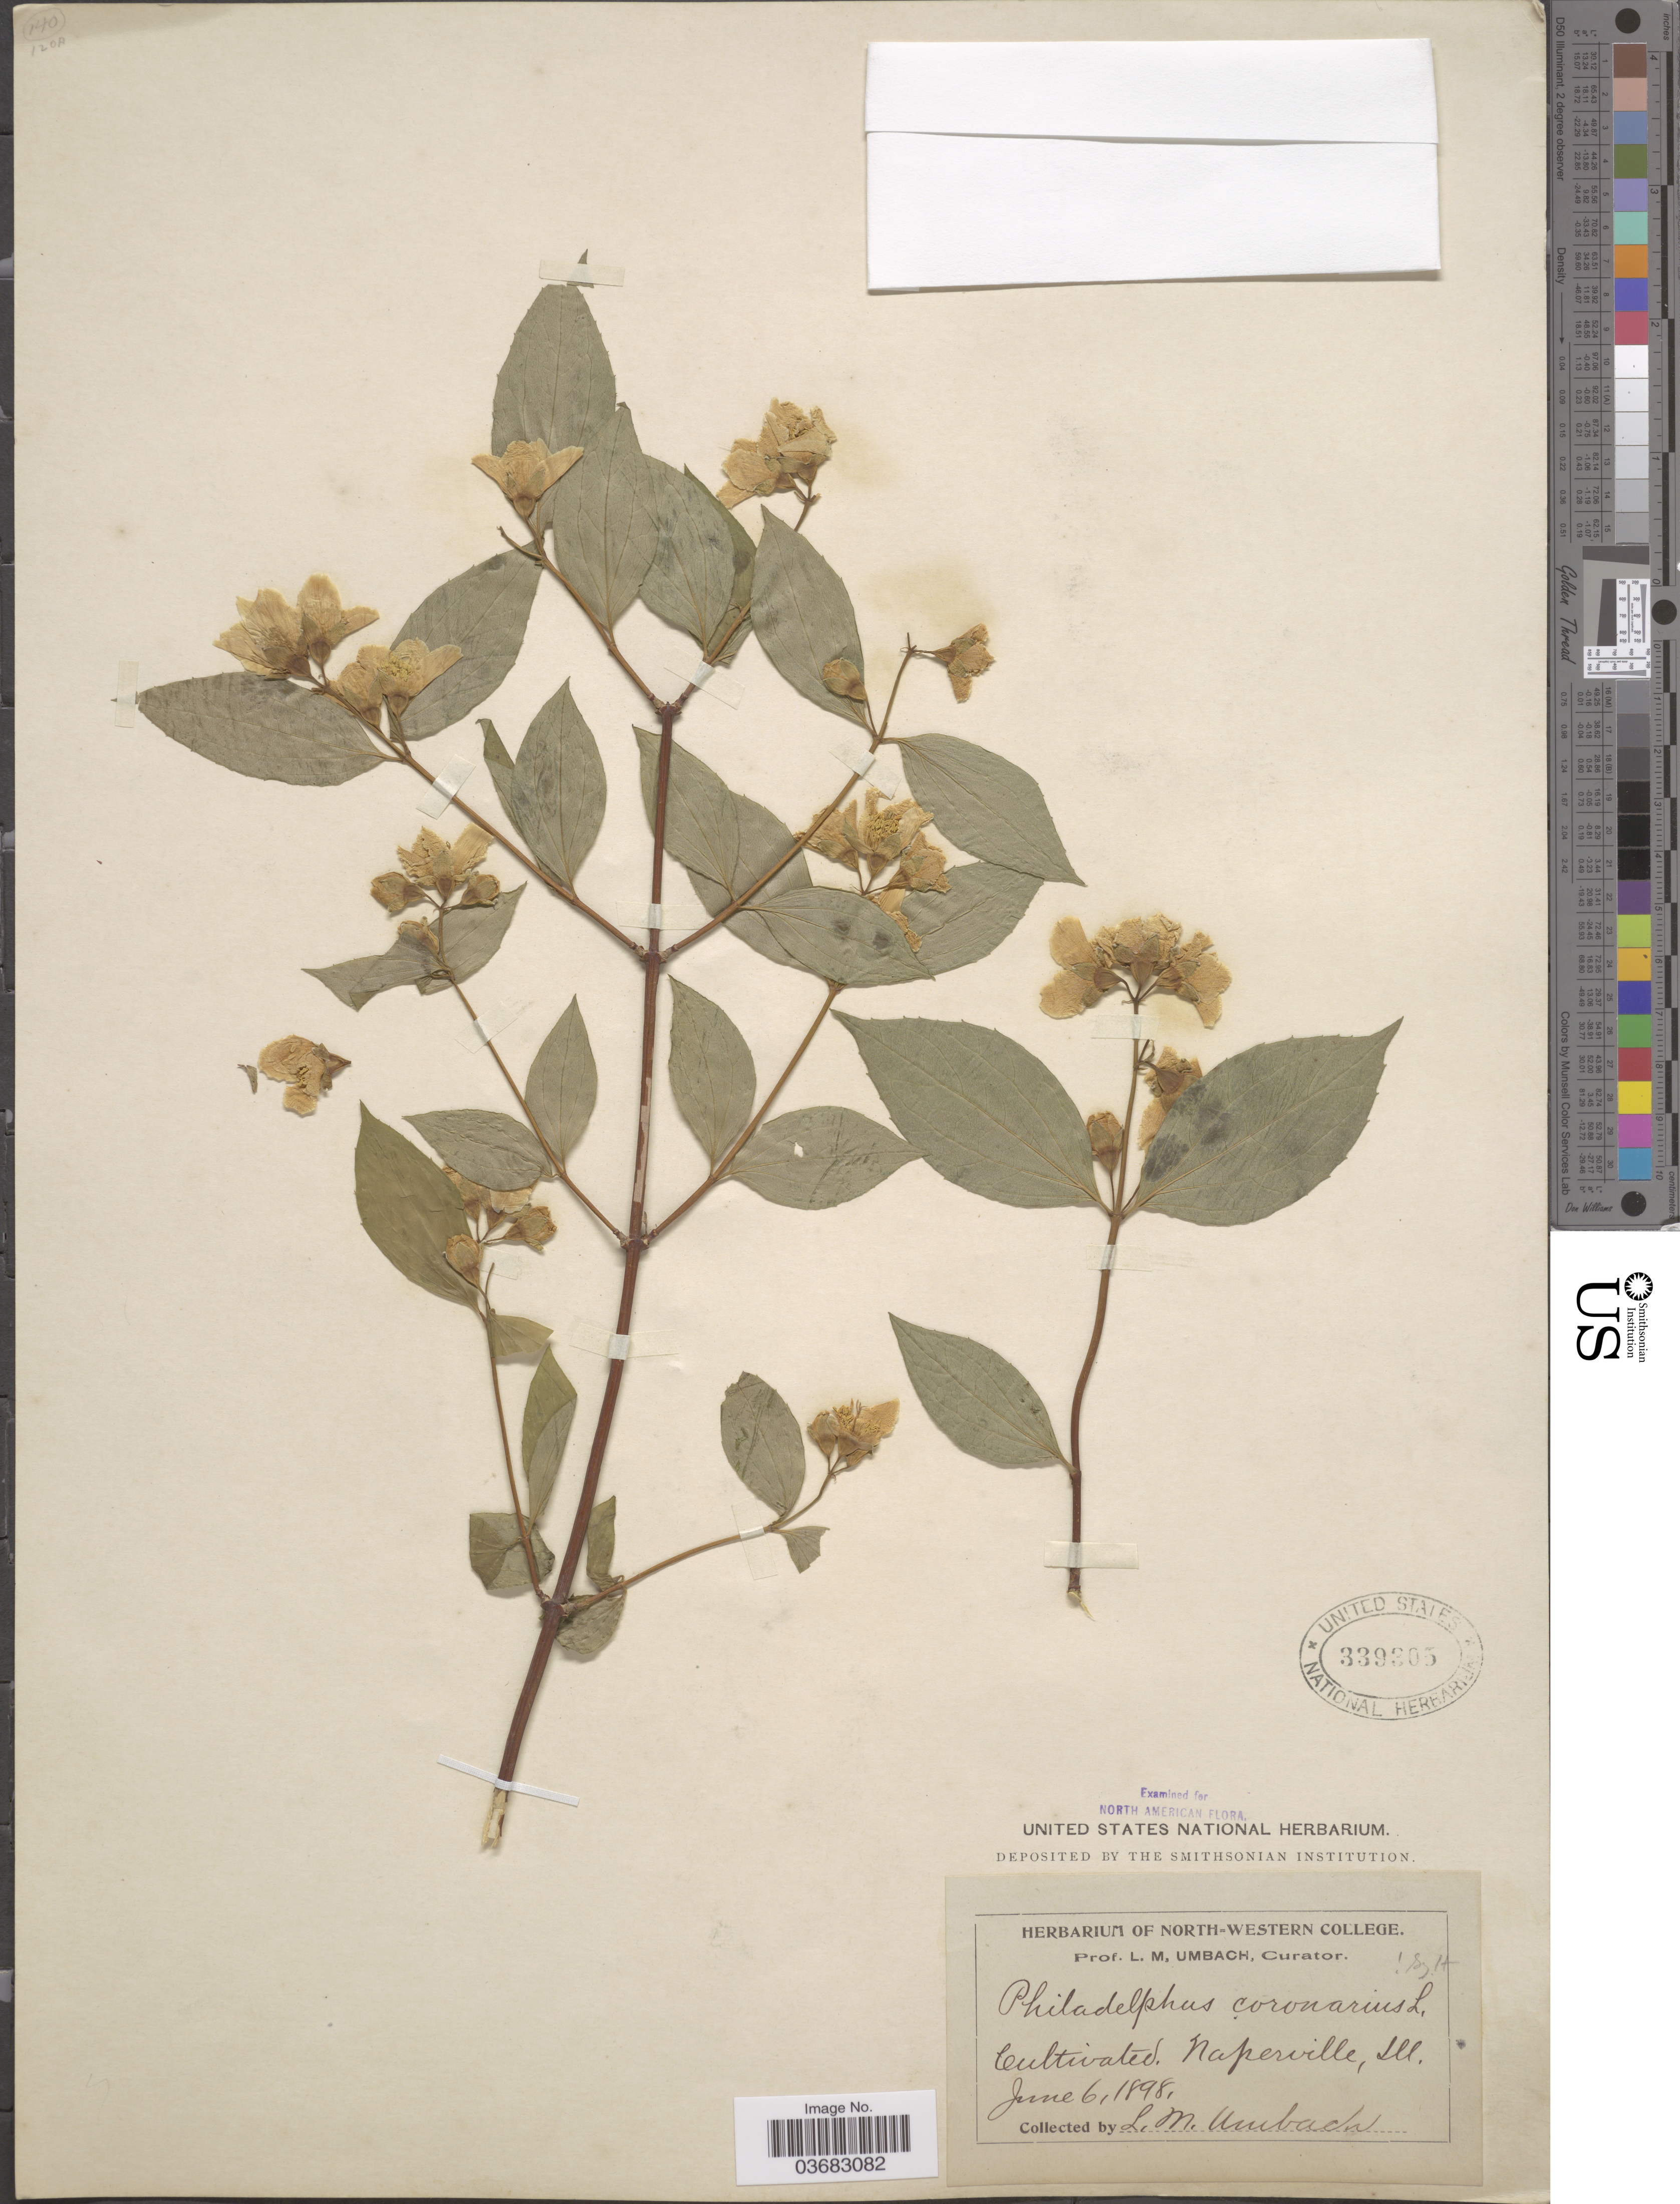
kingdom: Plantae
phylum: Tracheophyta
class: Magnoliopsida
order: Cornales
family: Hydrangeaceae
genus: Philadelphus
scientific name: Philadelphus coronarius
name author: L.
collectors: L. M. Umbach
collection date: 1898-06-06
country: United States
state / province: Illinois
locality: Naperville.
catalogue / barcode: US 339305